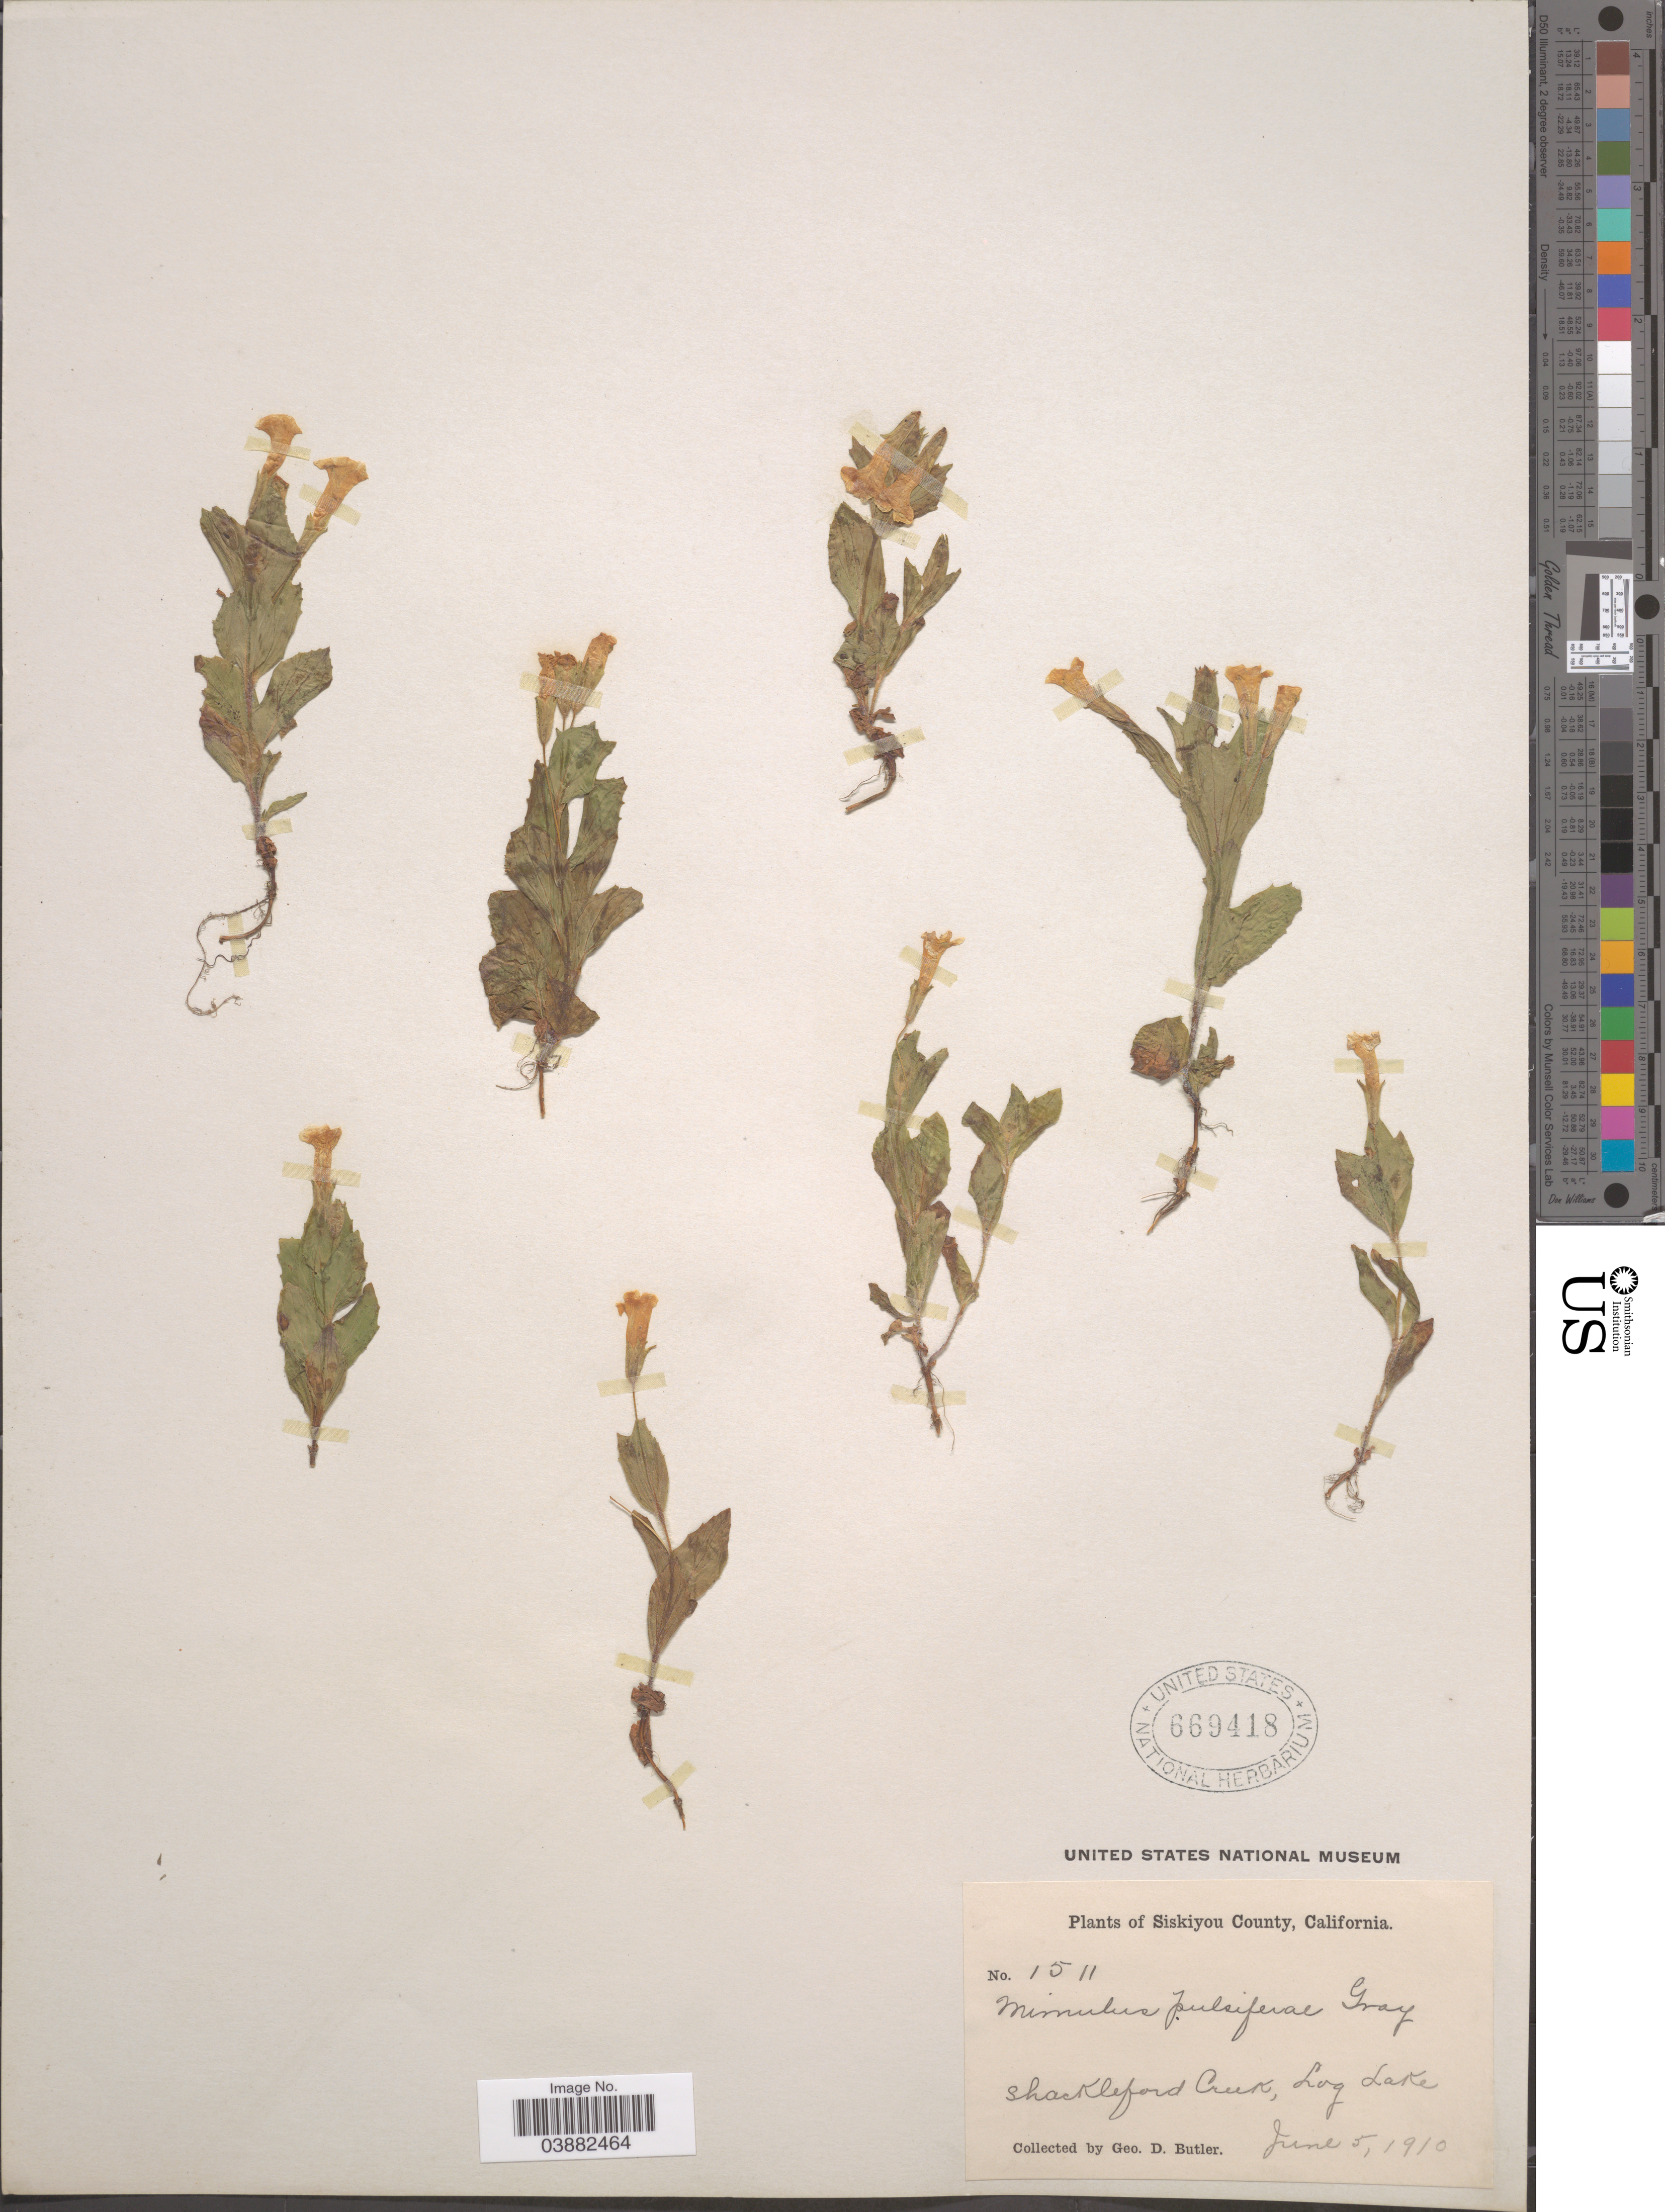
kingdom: Plantae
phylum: Tracheophyta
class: Magnoliopsida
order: Lamiales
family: Phrymaceae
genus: Mimulus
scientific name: Mimulus moniliformis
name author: Greene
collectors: G. D. Butler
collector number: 1511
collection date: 1910-06-05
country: United States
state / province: California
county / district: Siskiyou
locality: Siskiyou County. Shackleford Creek, Log Lake.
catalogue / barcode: US 669418